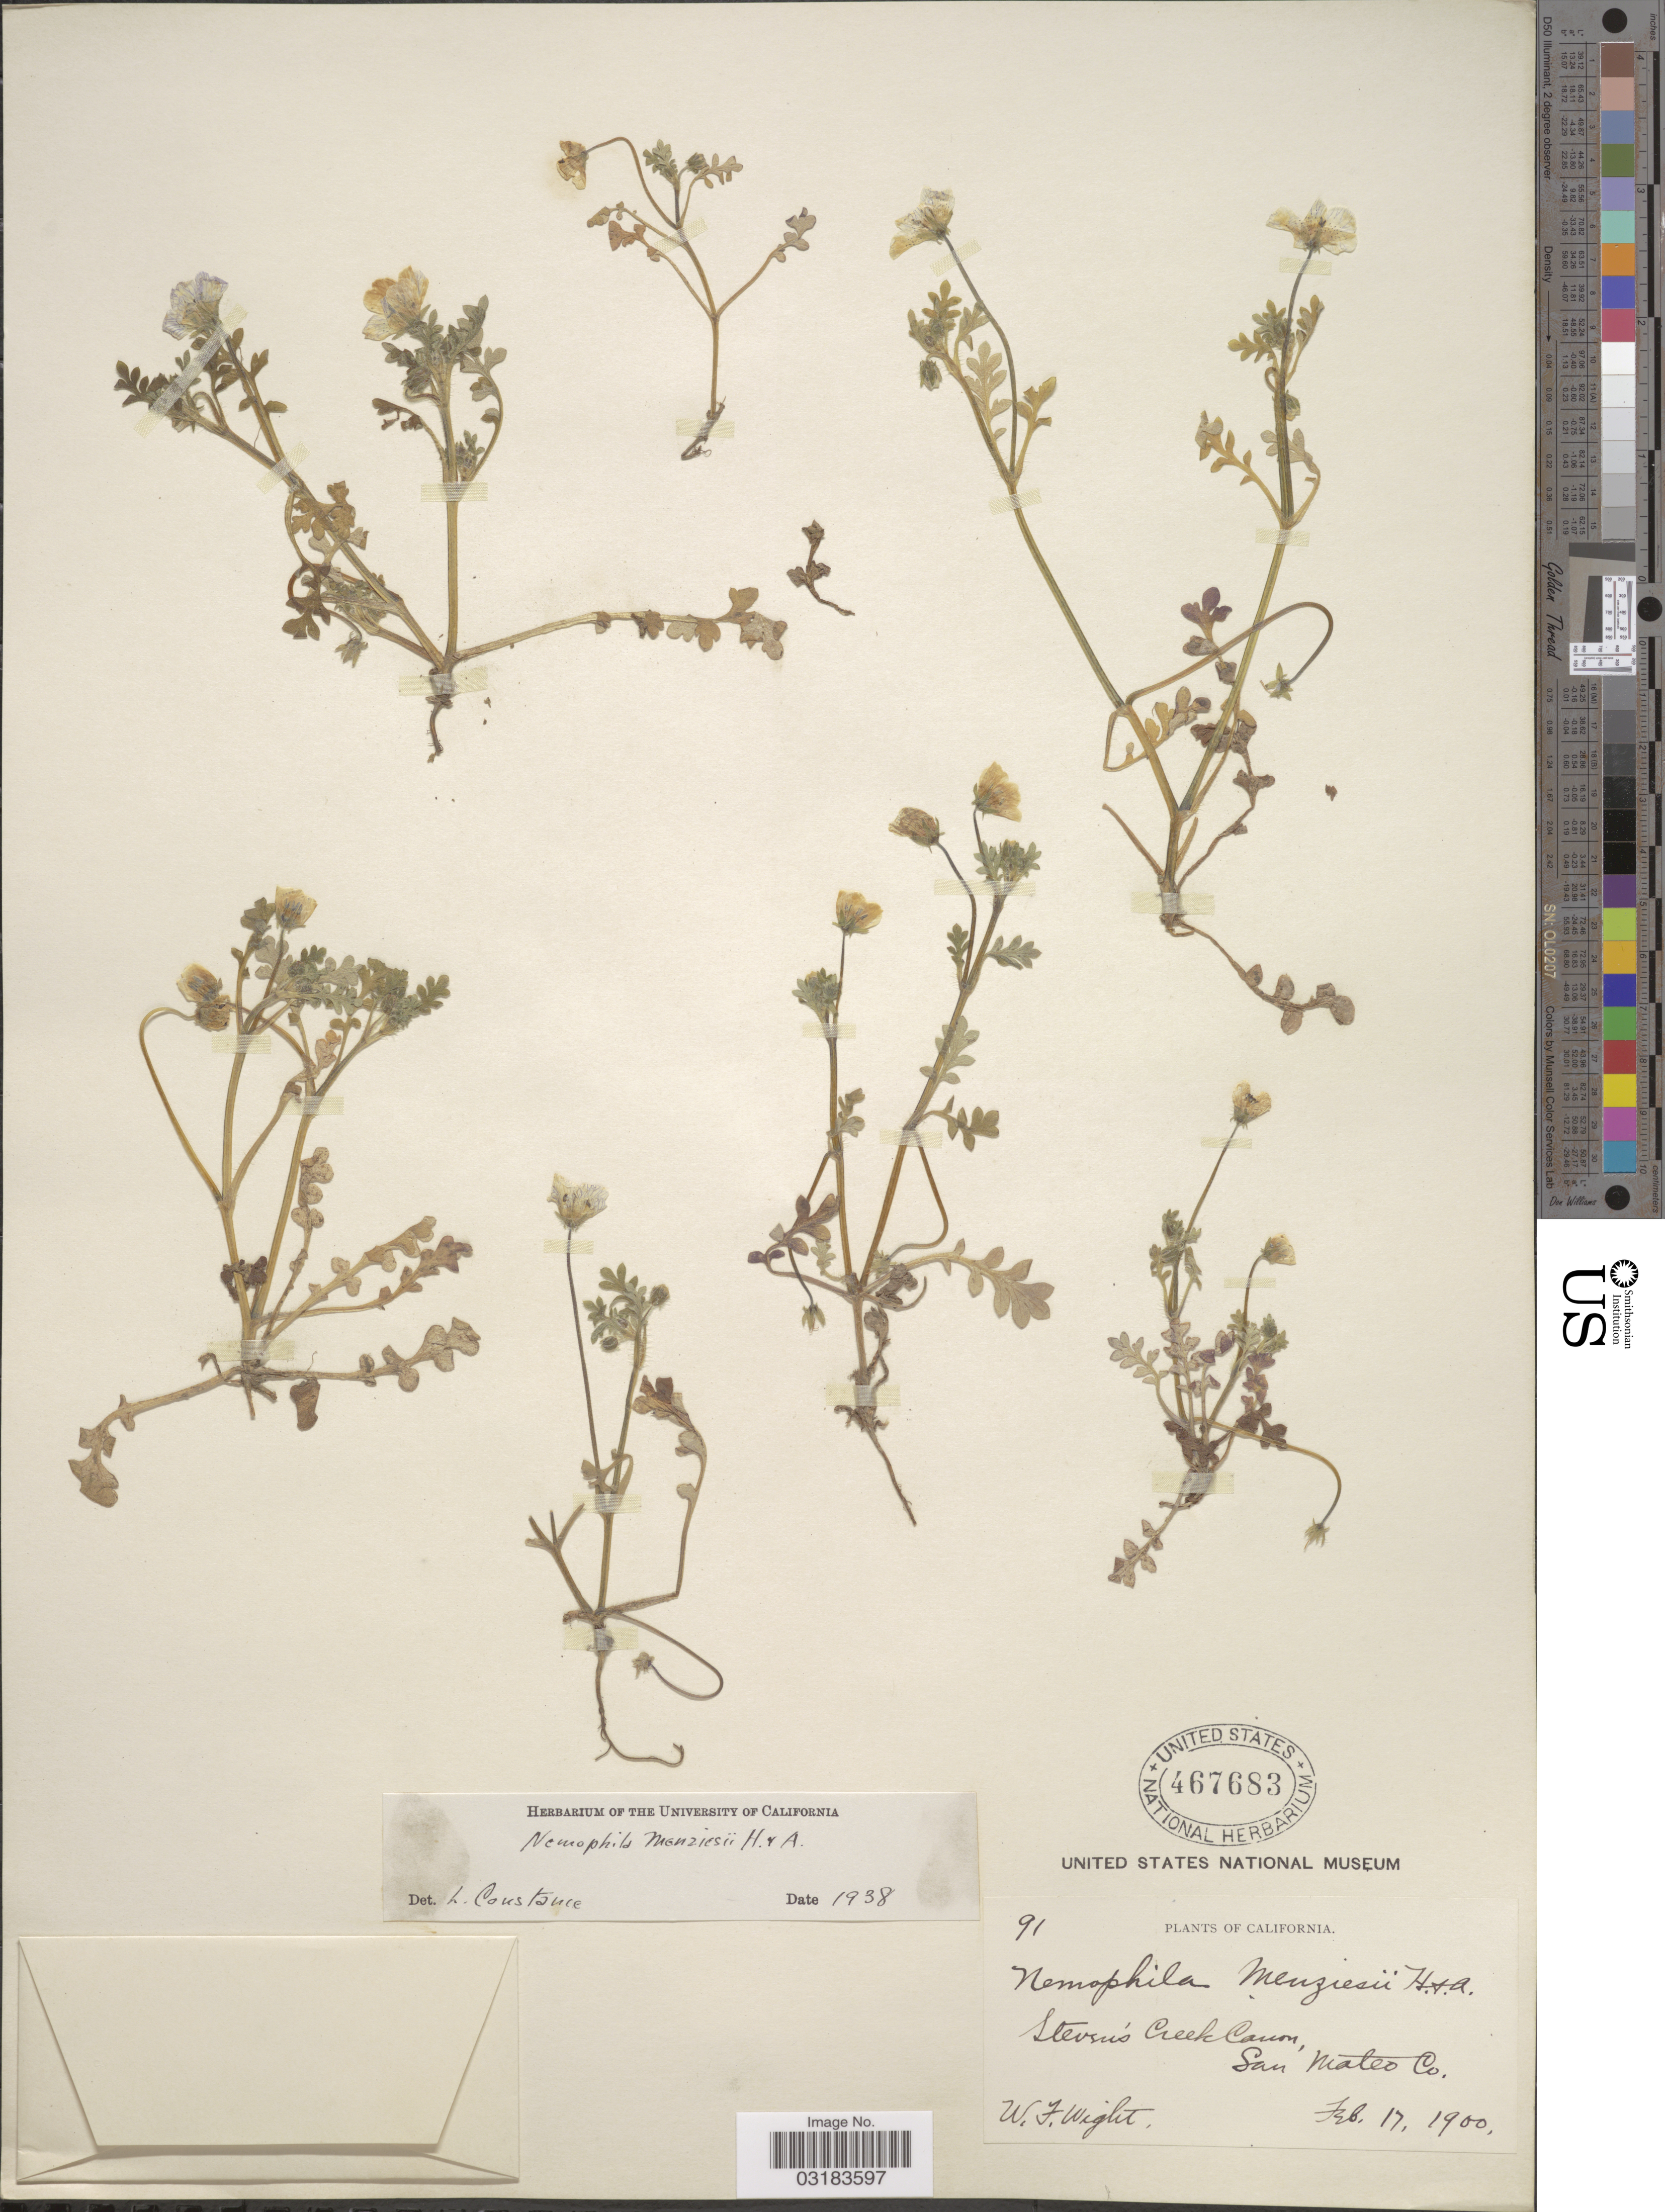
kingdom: Plantae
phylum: Tracheophyta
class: Magnoliopsida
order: Boraginales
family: Hydrophyllaceae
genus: Nemophila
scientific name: Nemophila menziesii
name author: Hook. & Arn.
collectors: W. Wight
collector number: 91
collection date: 1900-02-17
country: United States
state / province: California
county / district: San Mateo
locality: Steven's Creek Canon, San Mateo Co.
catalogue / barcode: US 467683